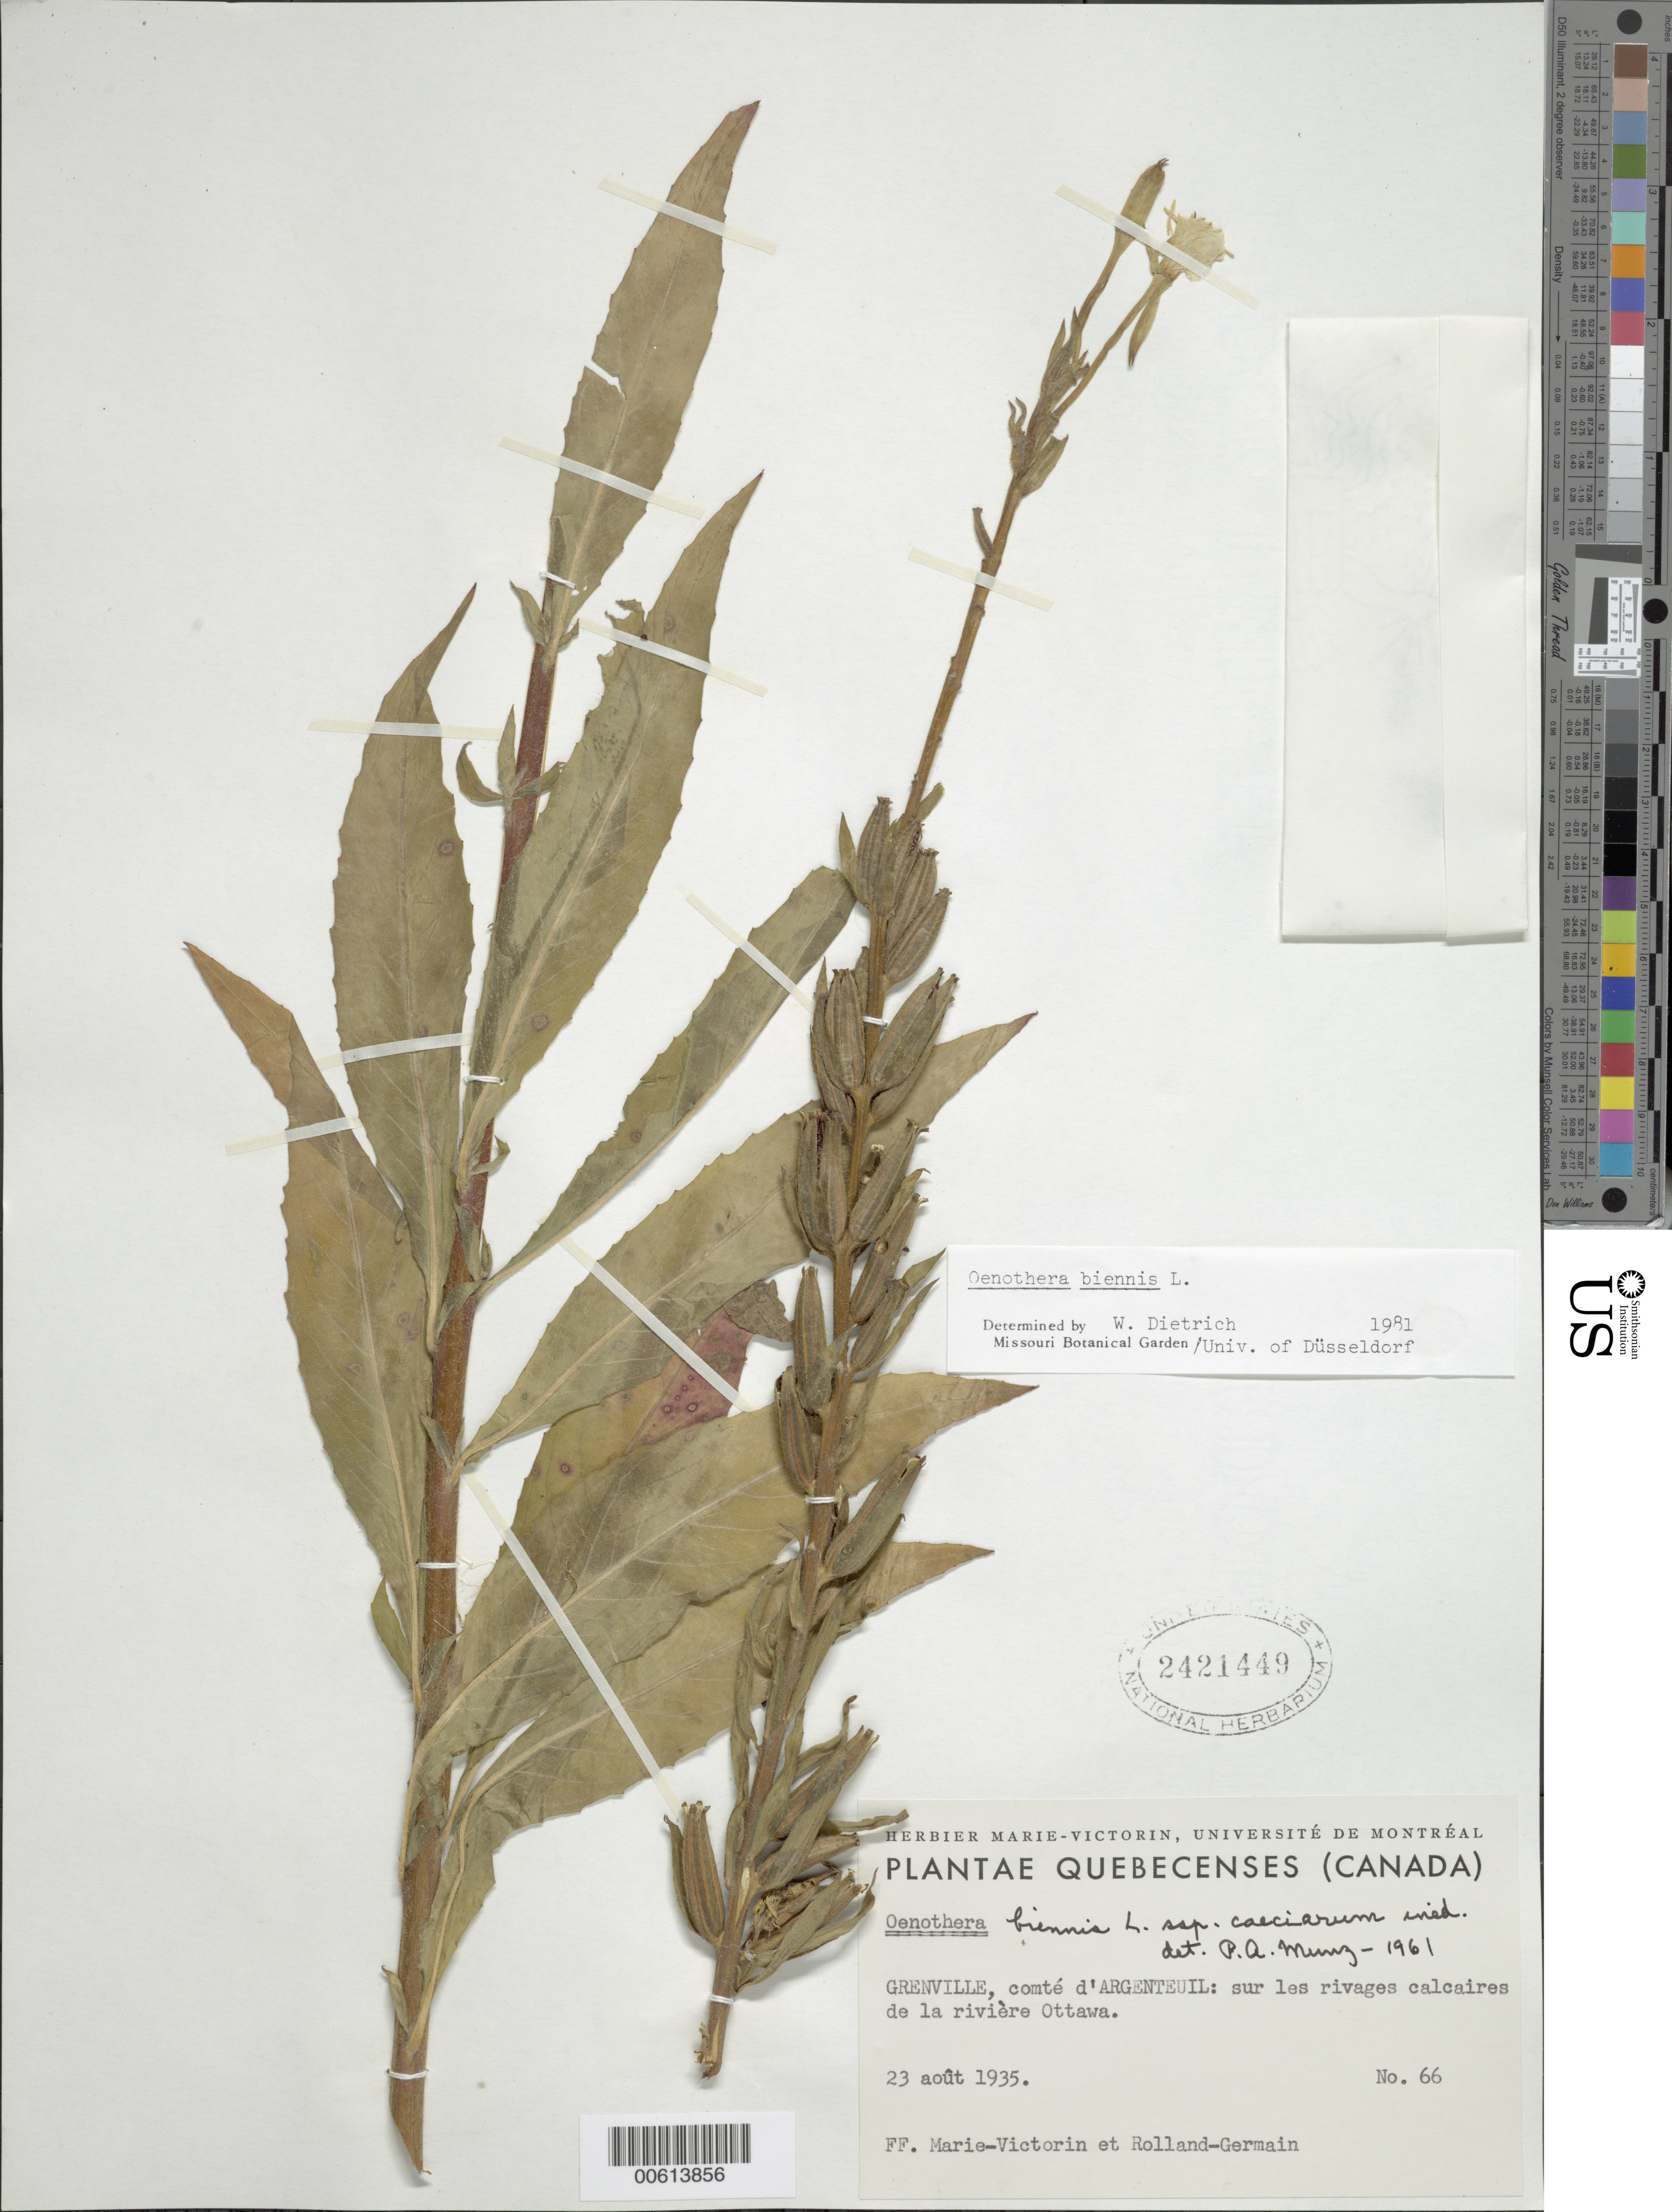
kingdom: Plantae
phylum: Tracheophyta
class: Magnoliopsida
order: Myrtales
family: Onagraceae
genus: Oenothera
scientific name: Oenothera biennis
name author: L.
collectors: Fr. Marie-Victorin & Rolland-Germain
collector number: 66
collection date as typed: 23 Aug 1935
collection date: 1935-08-23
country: Canada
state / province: Quebec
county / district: Argenteuil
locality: Grenville, comte d'Argenteuil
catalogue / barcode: US 2421449